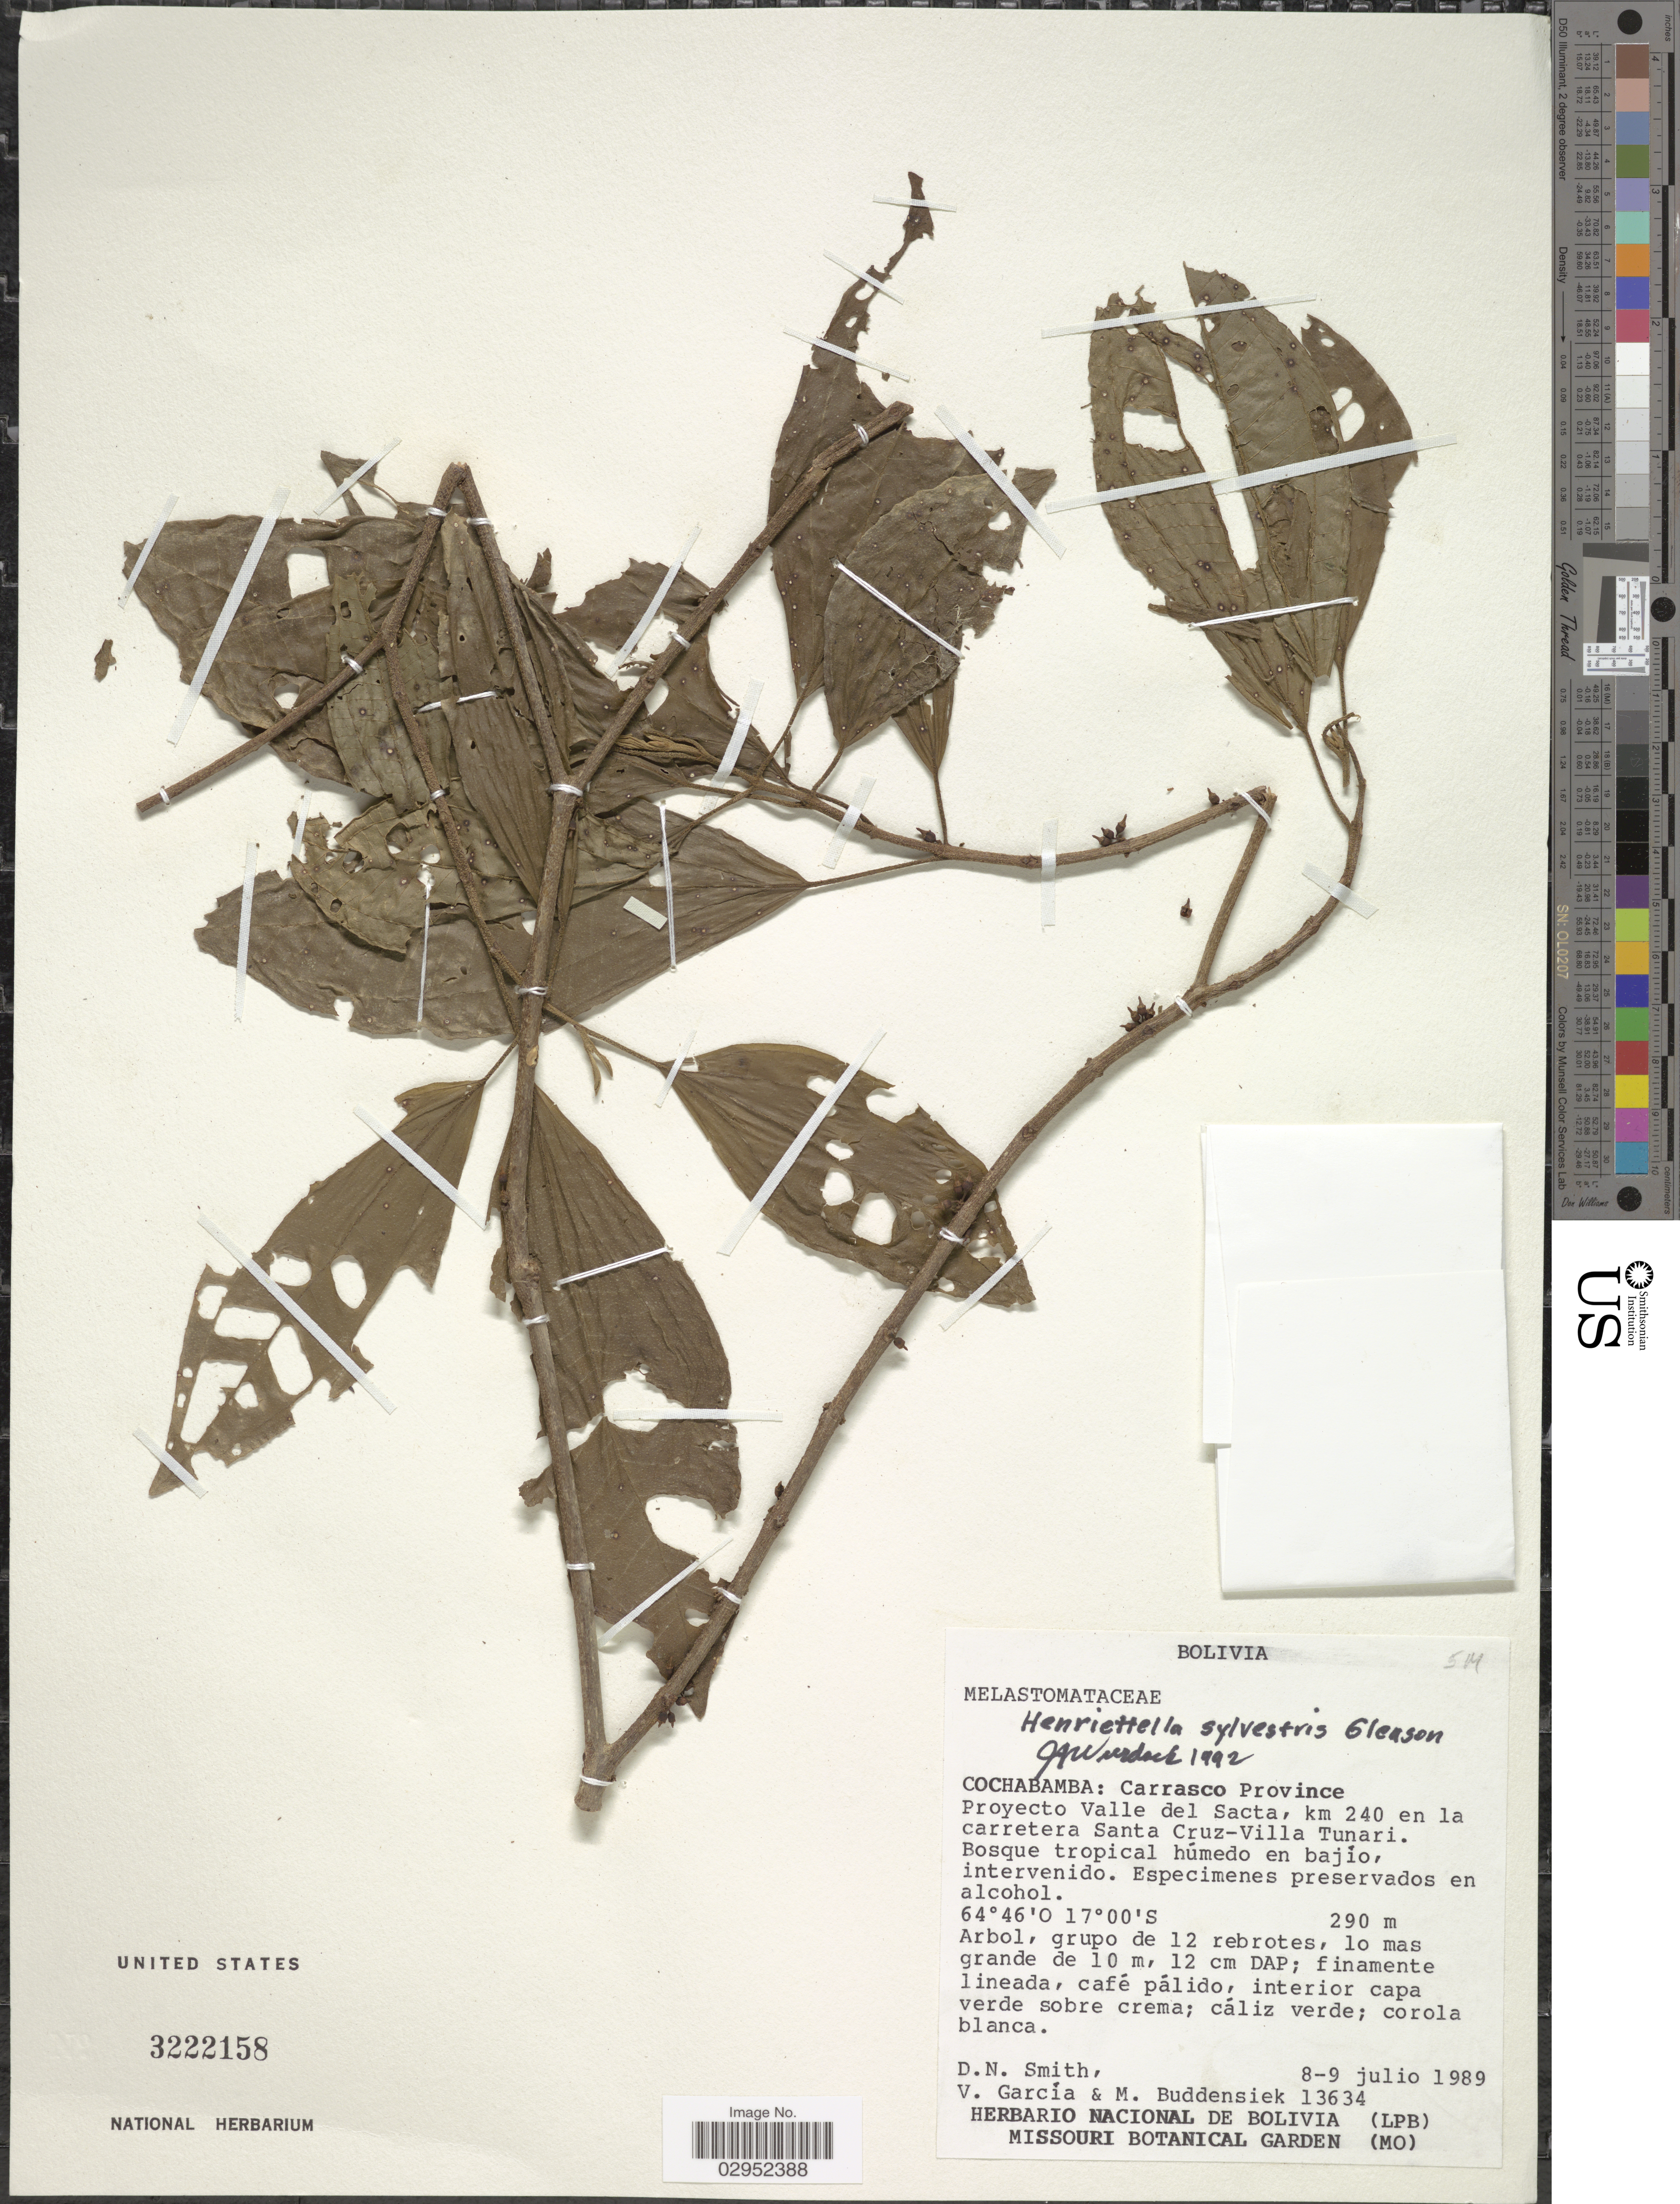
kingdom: Plantae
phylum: Tracheophyta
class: Magnoliopsida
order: Myrtales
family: Melastomataceae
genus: Henriettea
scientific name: Henriettea fascicularis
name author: (Sw.) M. Gómez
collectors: D. Smith, V. Garcia & M. Buddensiek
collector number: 13634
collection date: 1989-07-08/1989-07-09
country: Bolivia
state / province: Cochabamba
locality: Carrasco Province. Proyecto Valle del Sacta, km 240 en la carretera Santa Cruz-Villa Tunari.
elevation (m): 290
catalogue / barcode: US 3222158